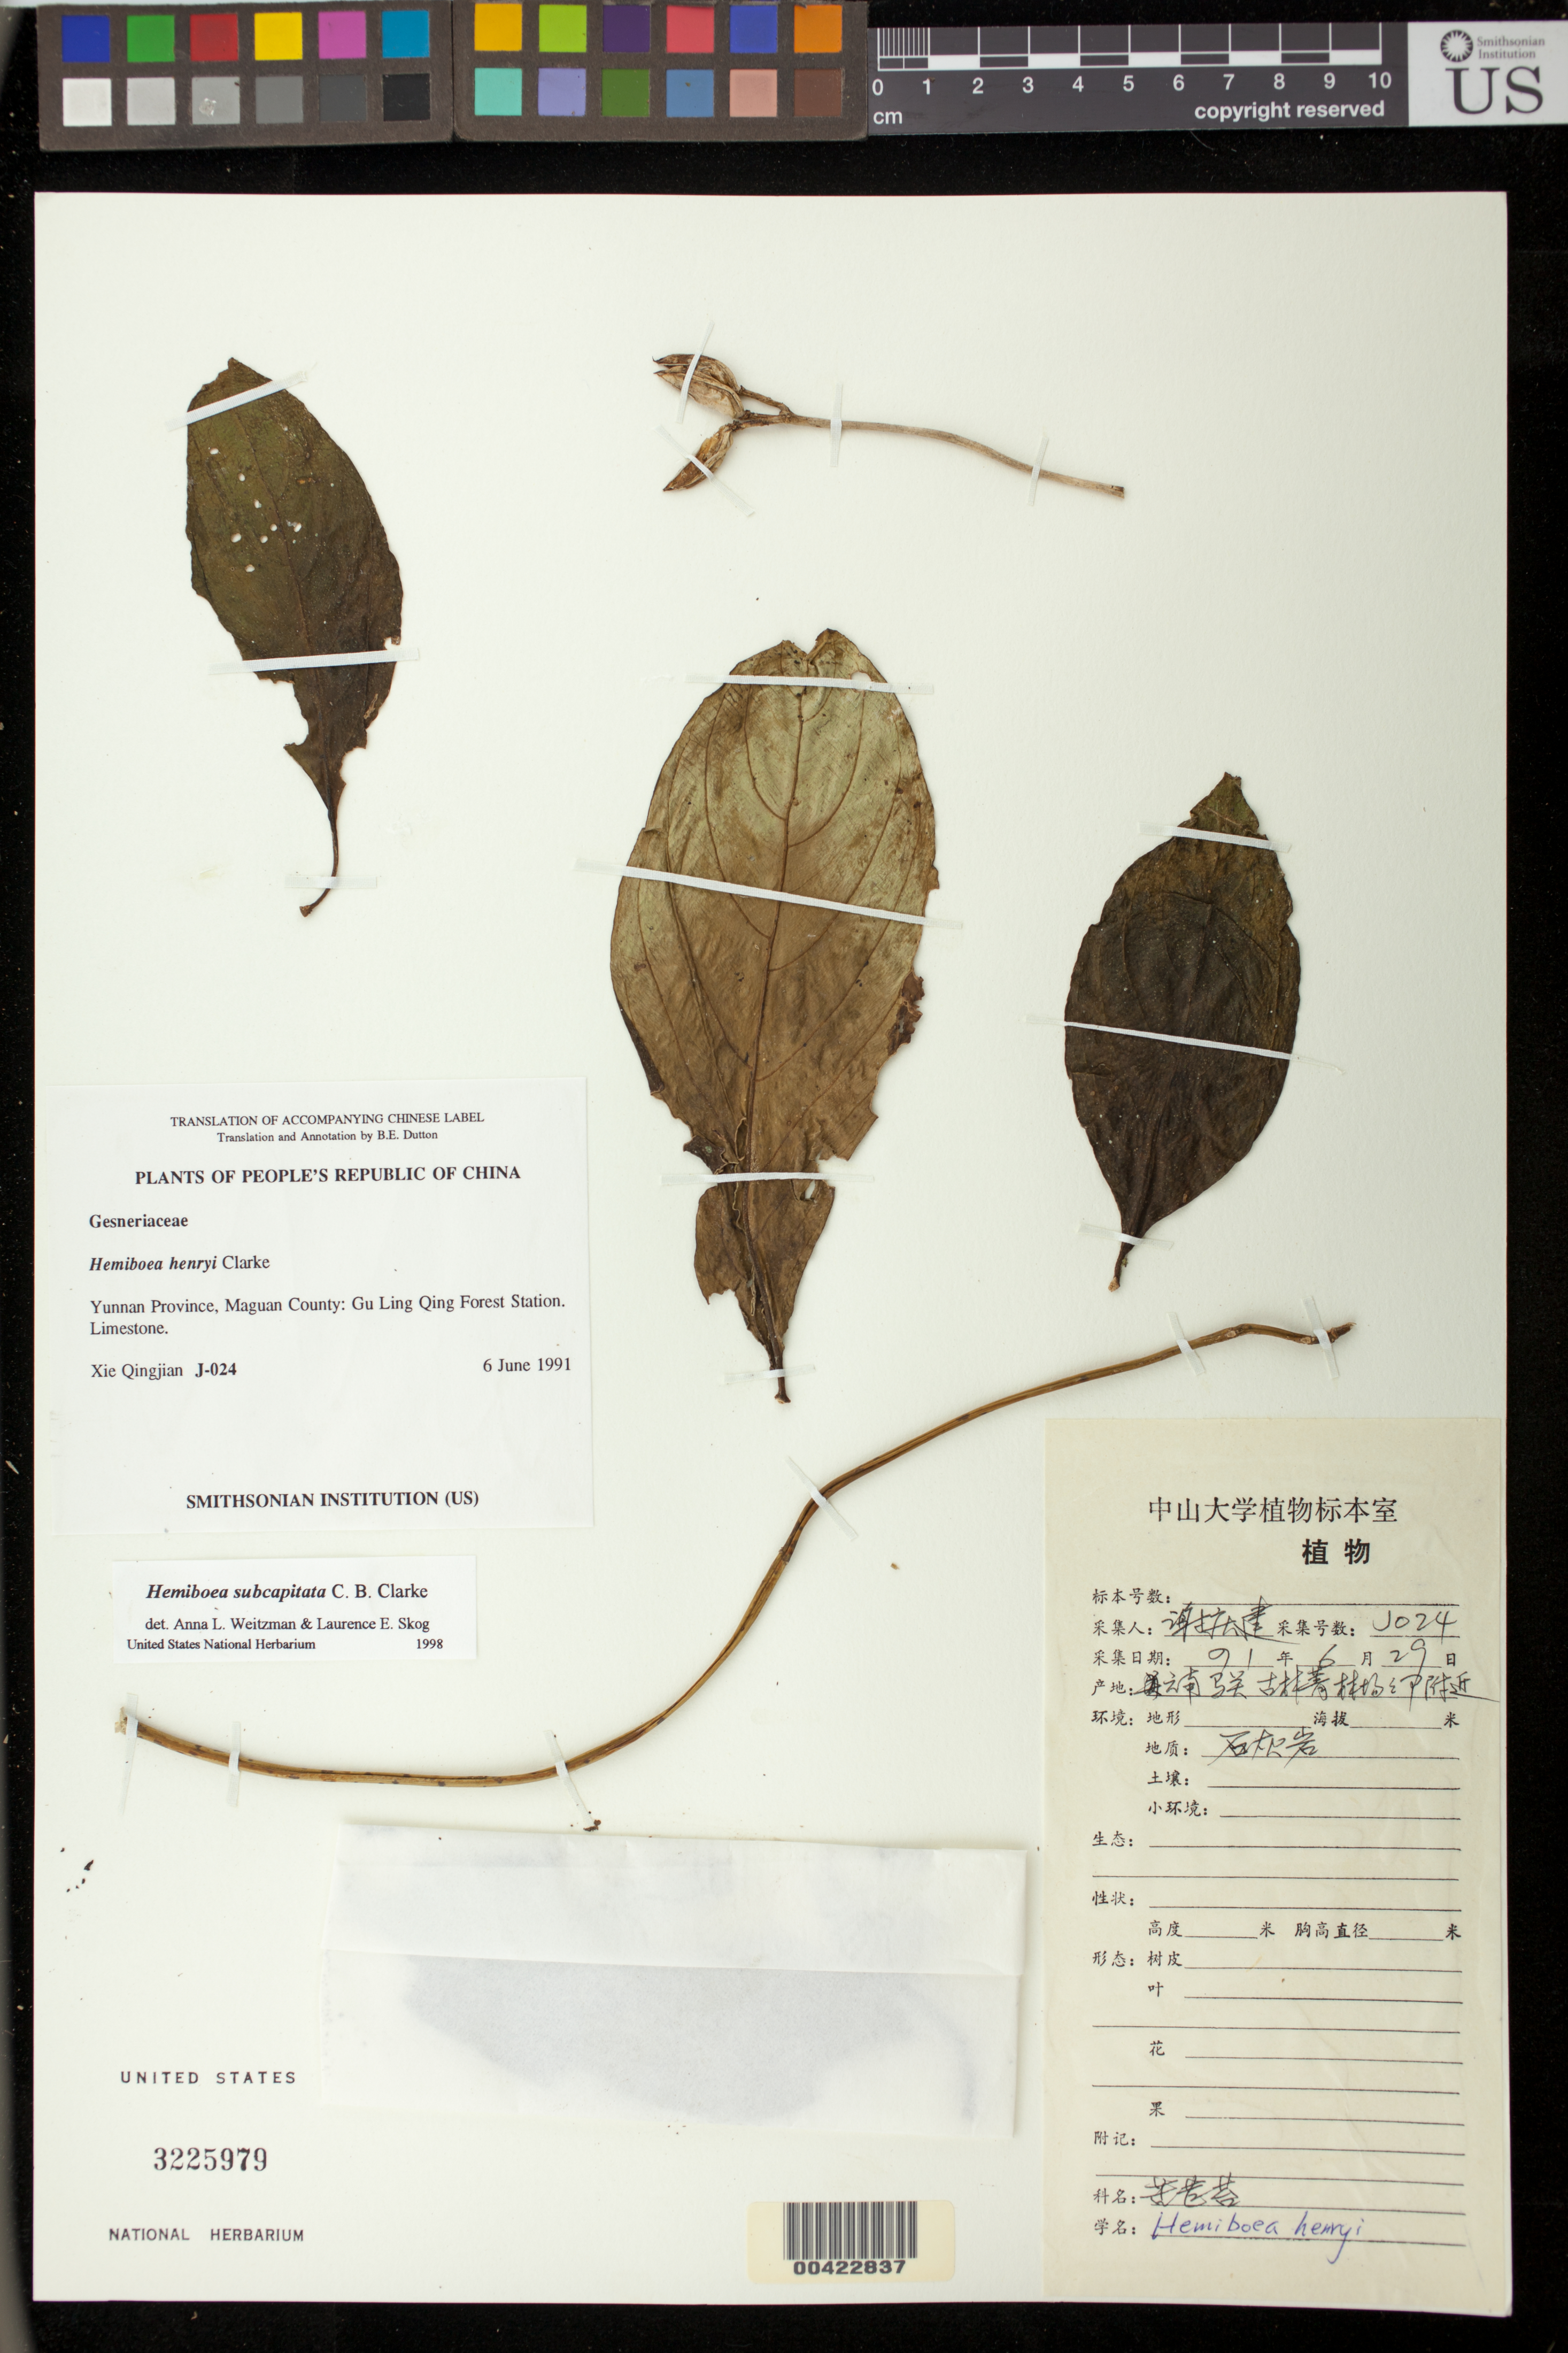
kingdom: Plantae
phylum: Tracheophyta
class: Magnoliopsida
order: Lamiales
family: Gesneriaceae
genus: Hemiboea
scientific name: Hemiboea subcapitata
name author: C.B. Clarke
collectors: Q. Xie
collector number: J-024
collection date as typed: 06 Jun 1991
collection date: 1991-06-06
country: China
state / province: Yunnan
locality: Maguan co., Gu ling qing forest station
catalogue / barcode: US 3225979